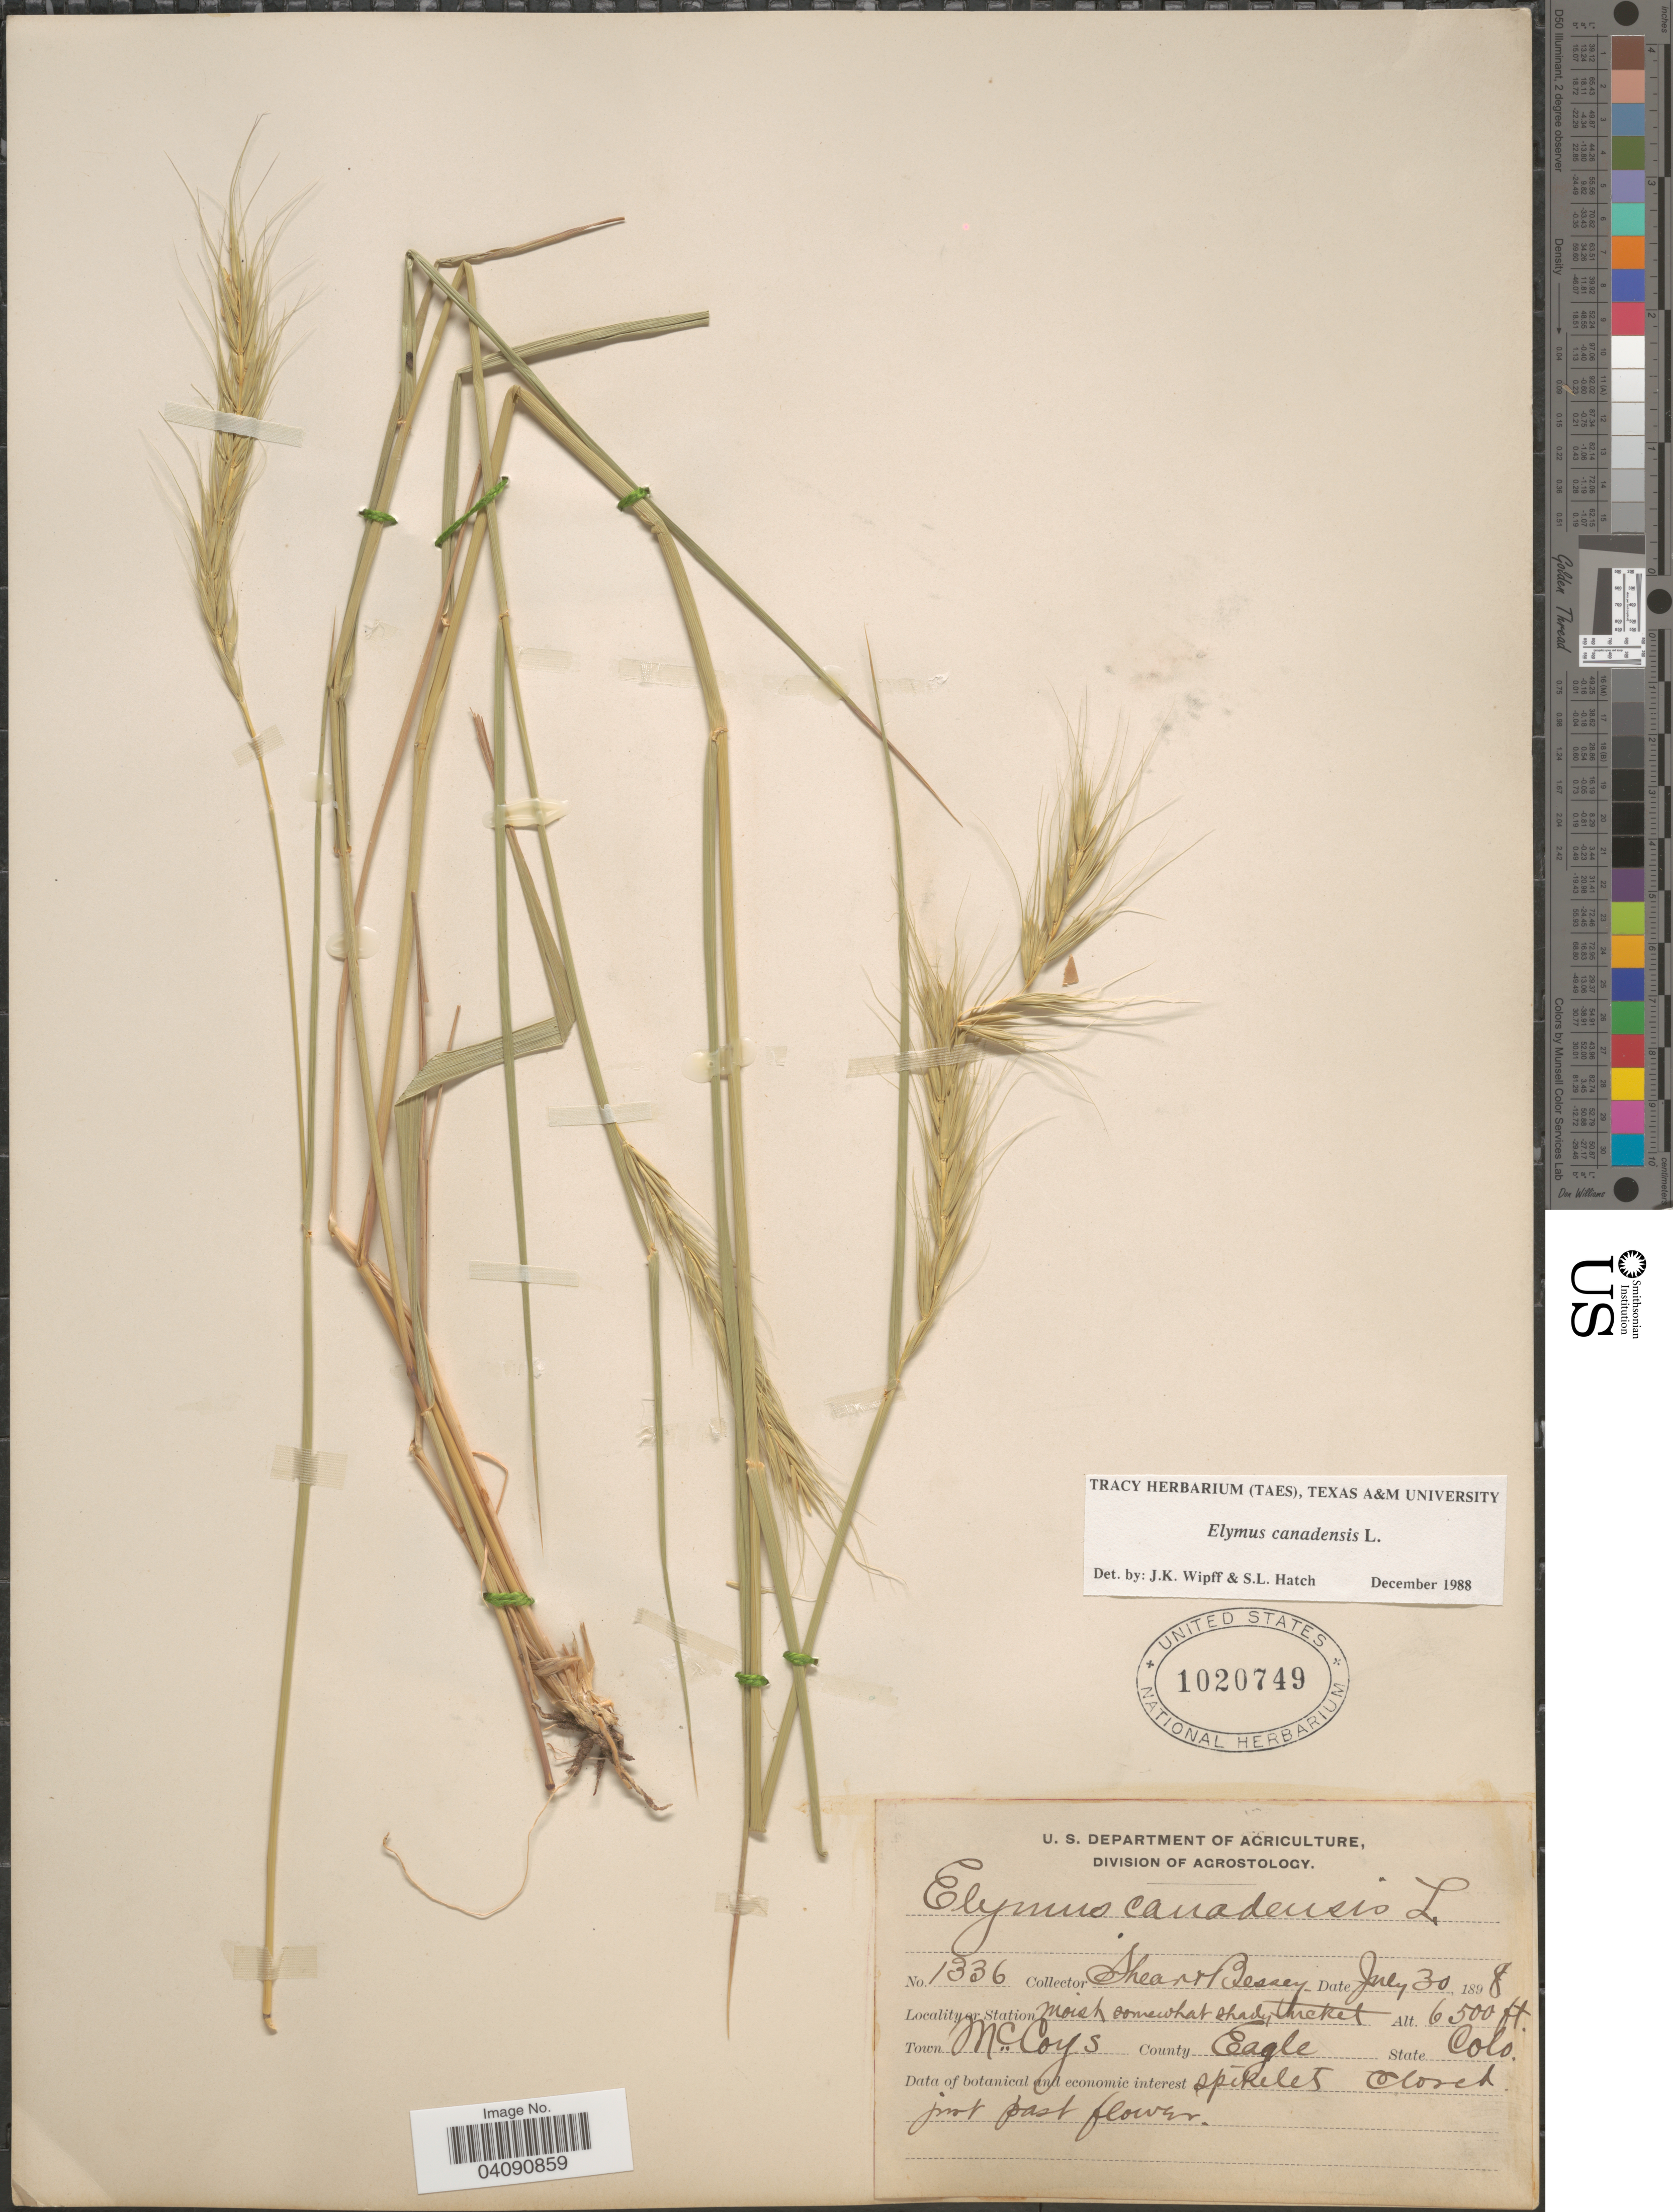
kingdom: Plantae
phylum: Tracheophyta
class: Liliopsida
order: Poales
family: Poaceae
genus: Elymus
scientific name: Elymus canadensis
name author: L.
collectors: -- Shear & -. Bessey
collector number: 1336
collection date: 1898-06-30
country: United States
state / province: Colorado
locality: Moist somewhat shady thicket. Town McCoys. County Eagle.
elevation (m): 1981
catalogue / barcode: US 1020749